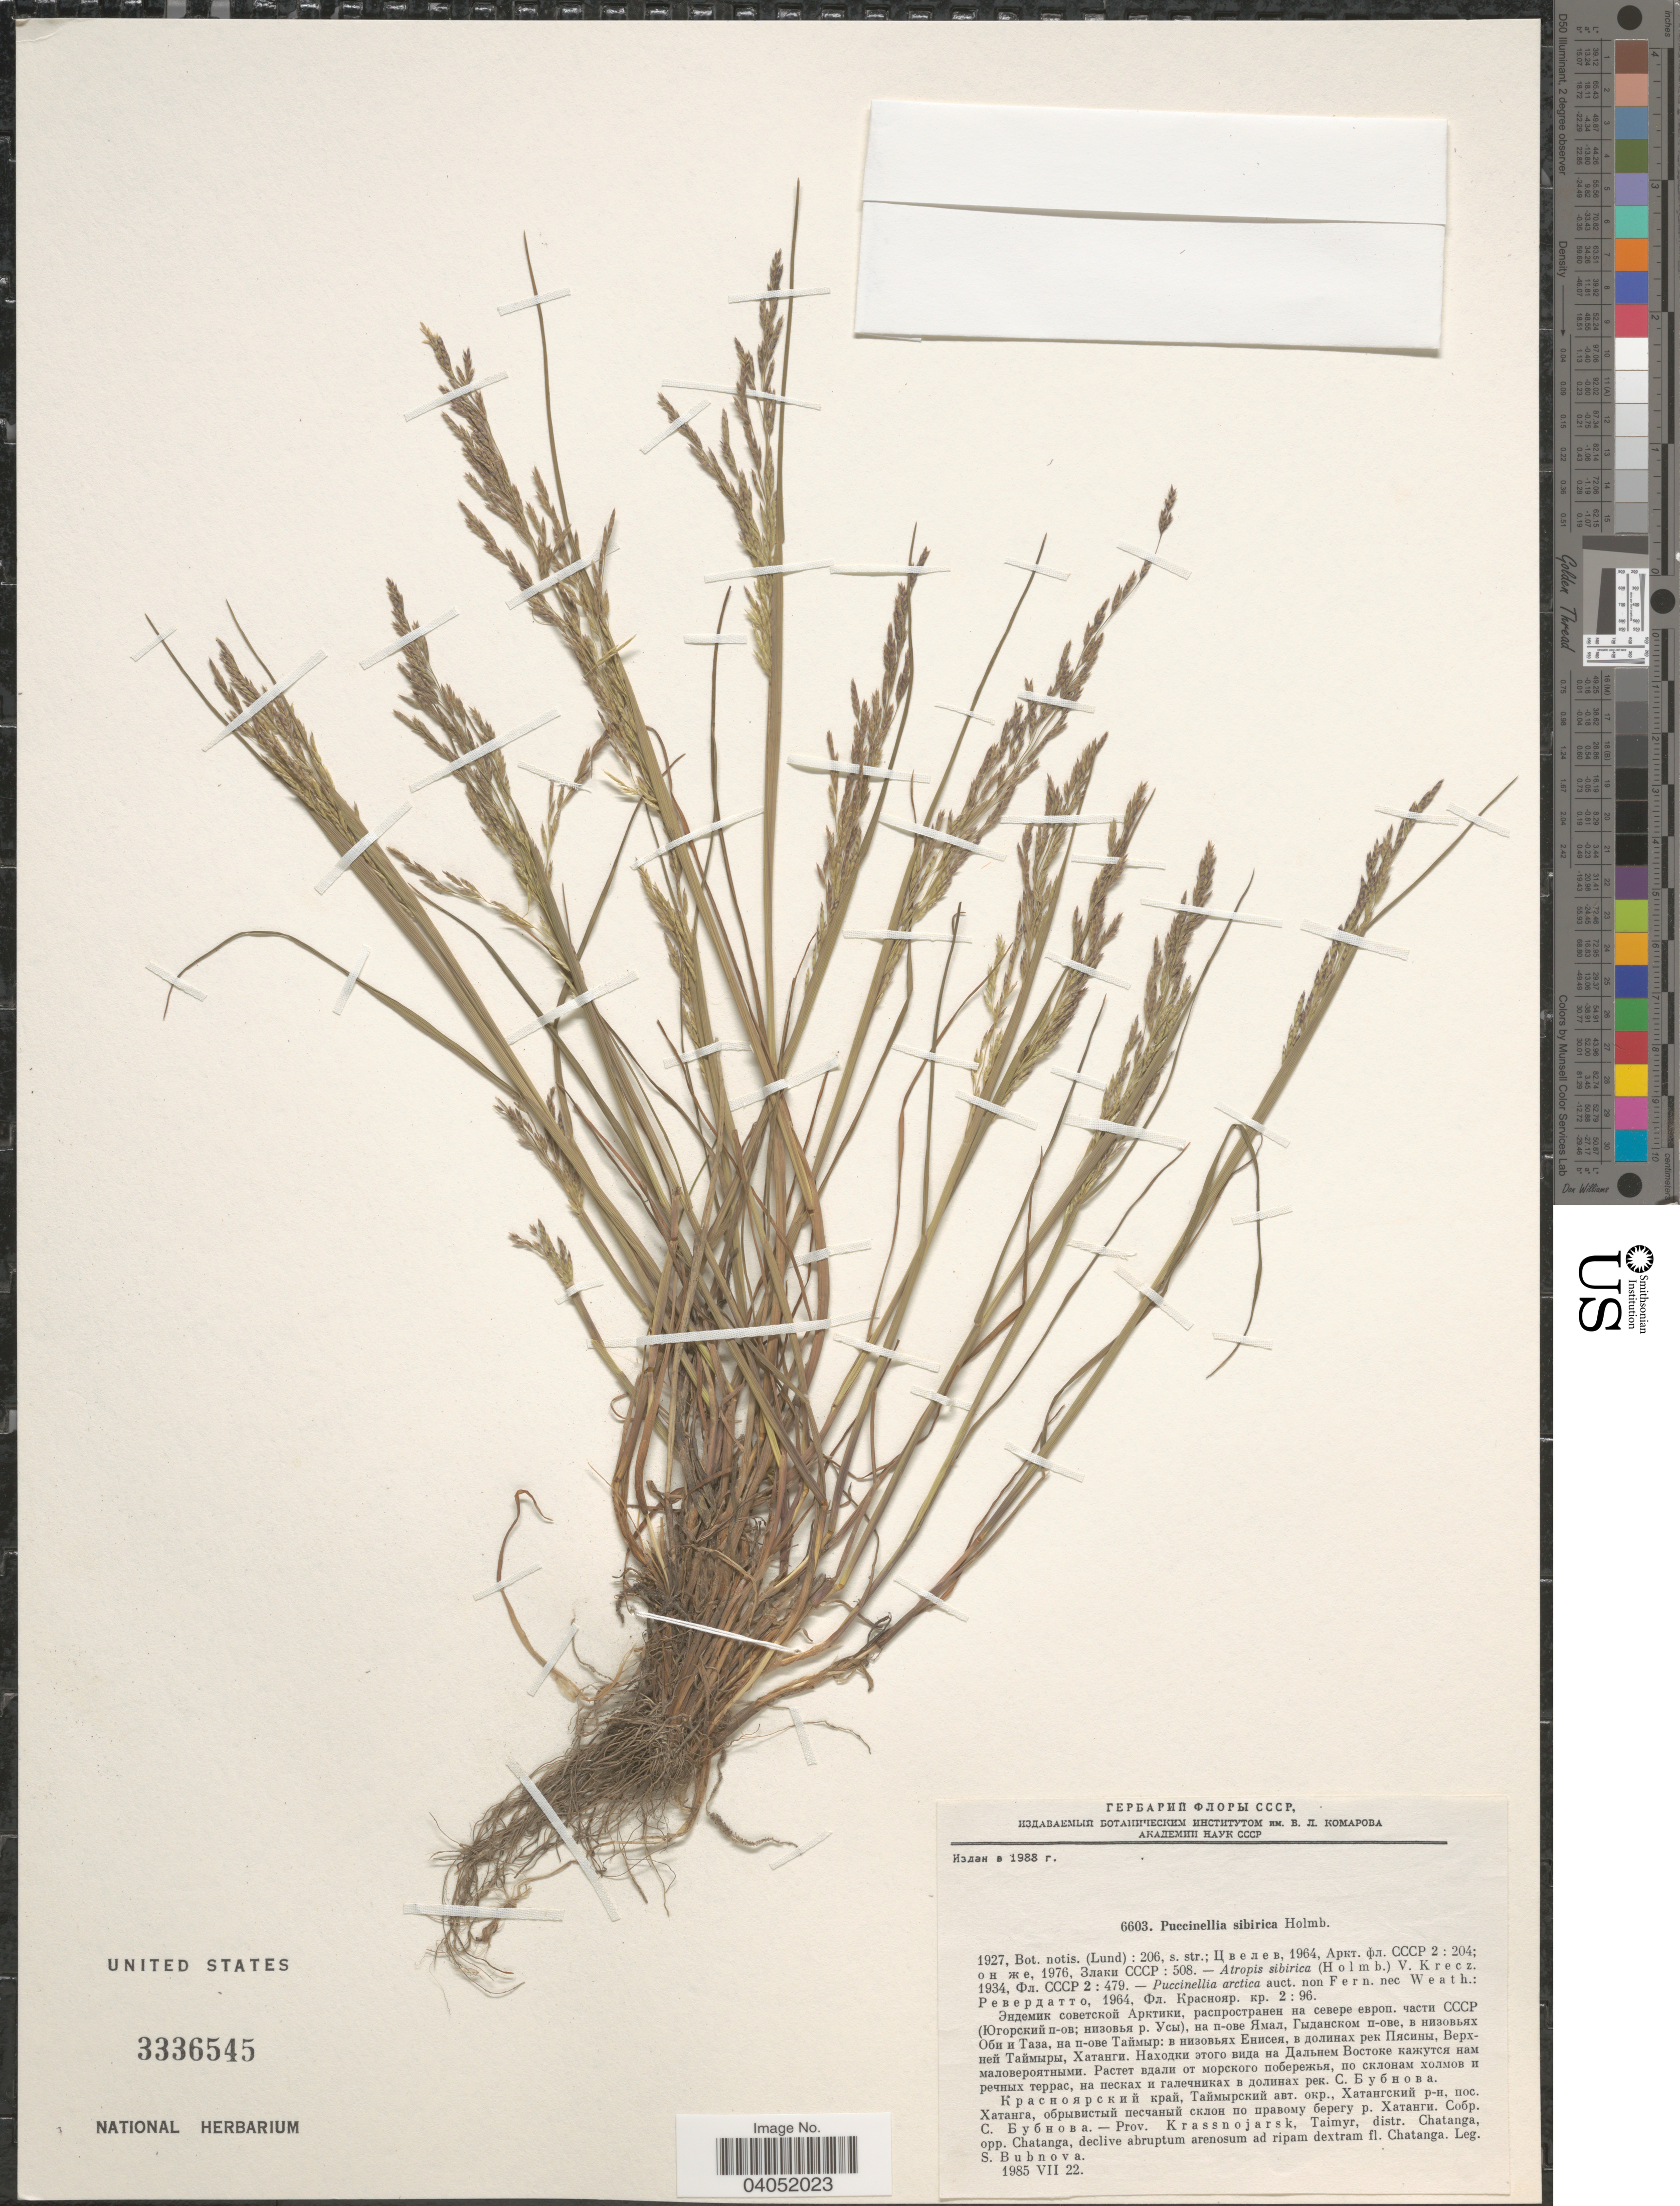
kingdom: Plantae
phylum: Tracheophyta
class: Liliopsida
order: Poales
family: Poaceae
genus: Puccinellia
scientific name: Puccinellia sibirica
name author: Holmb.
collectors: S. Bubnova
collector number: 6603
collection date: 1985-07-22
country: Russian Federation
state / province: Krasnoyarsk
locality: Prov. Krassnojarsk, Taimyr, distr. Chatanga, opp. Chatanga, declive abruptum arenosum ad ripam dextram fl. Chatanga.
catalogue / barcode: US 3336545